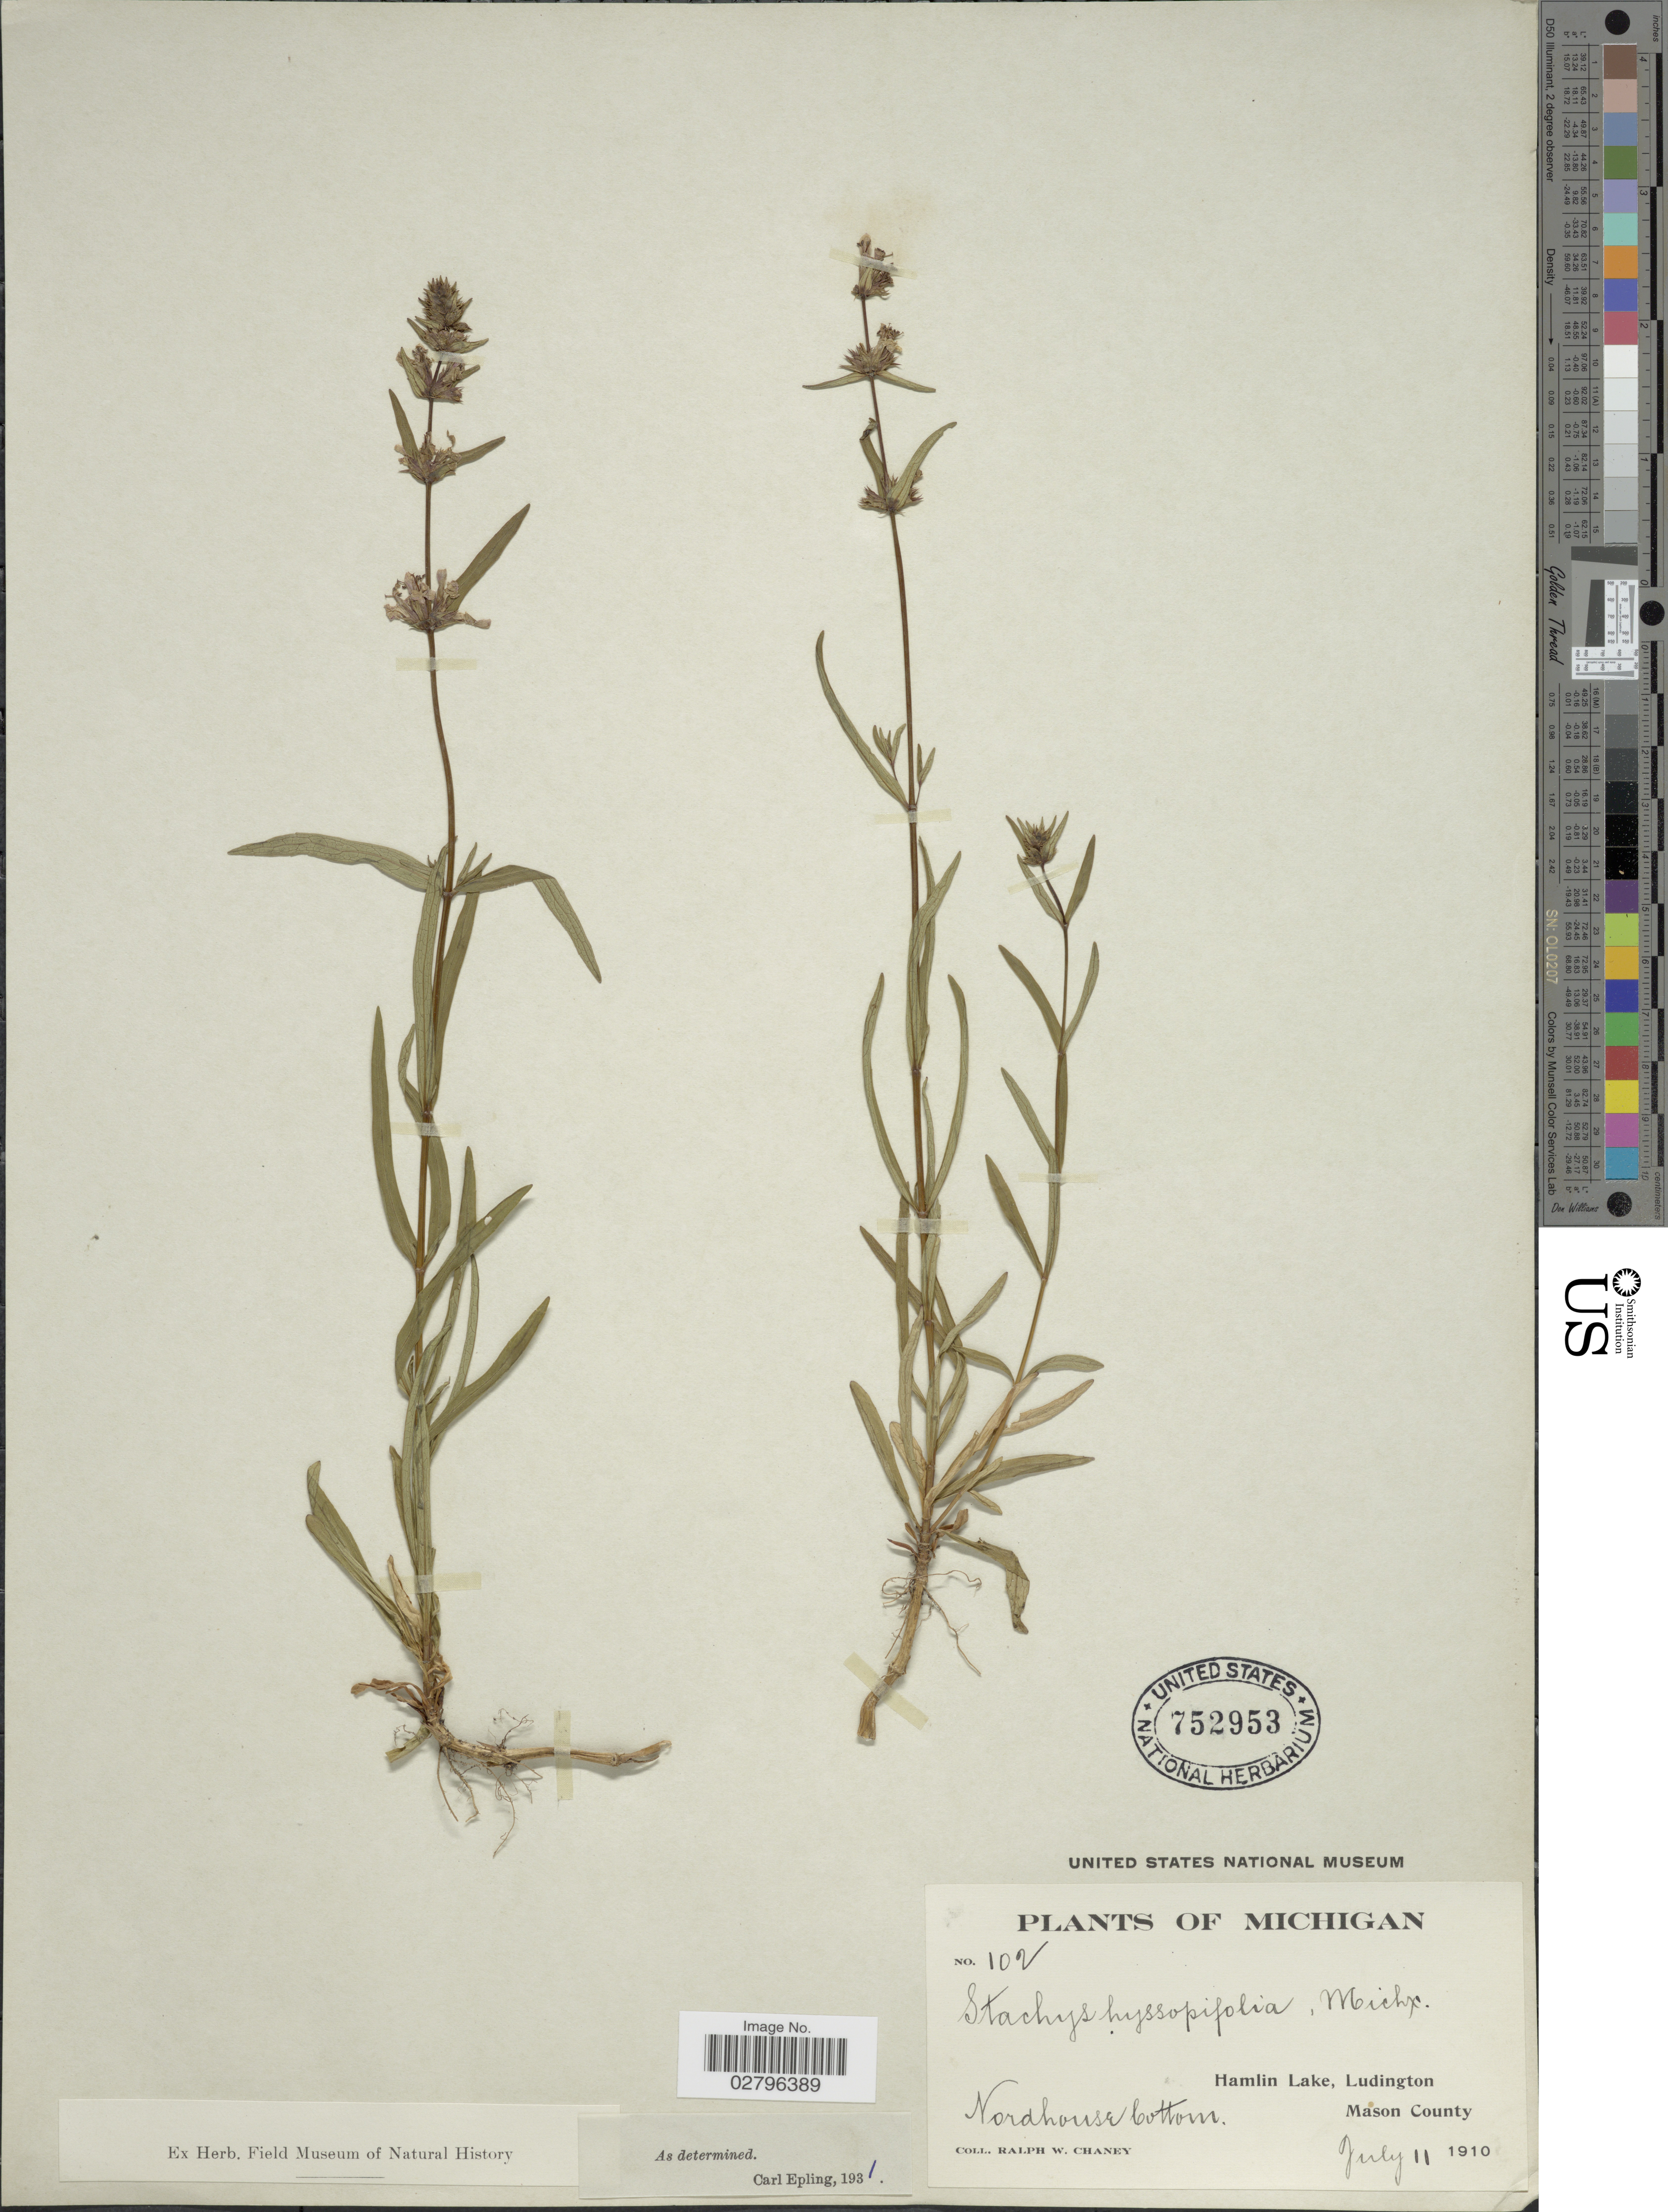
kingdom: Plantae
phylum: Tracheophyta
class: Magnoliopsida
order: Lamiales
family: Lamiaceae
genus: Stachys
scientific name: Stachys hyssopifolia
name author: Michx.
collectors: R. Chaney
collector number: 102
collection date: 1910-07-11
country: United States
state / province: Michigan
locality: Hamlin Lake, Ludington. Mason County. Nordhouse Cottom.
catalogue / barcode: US 752953